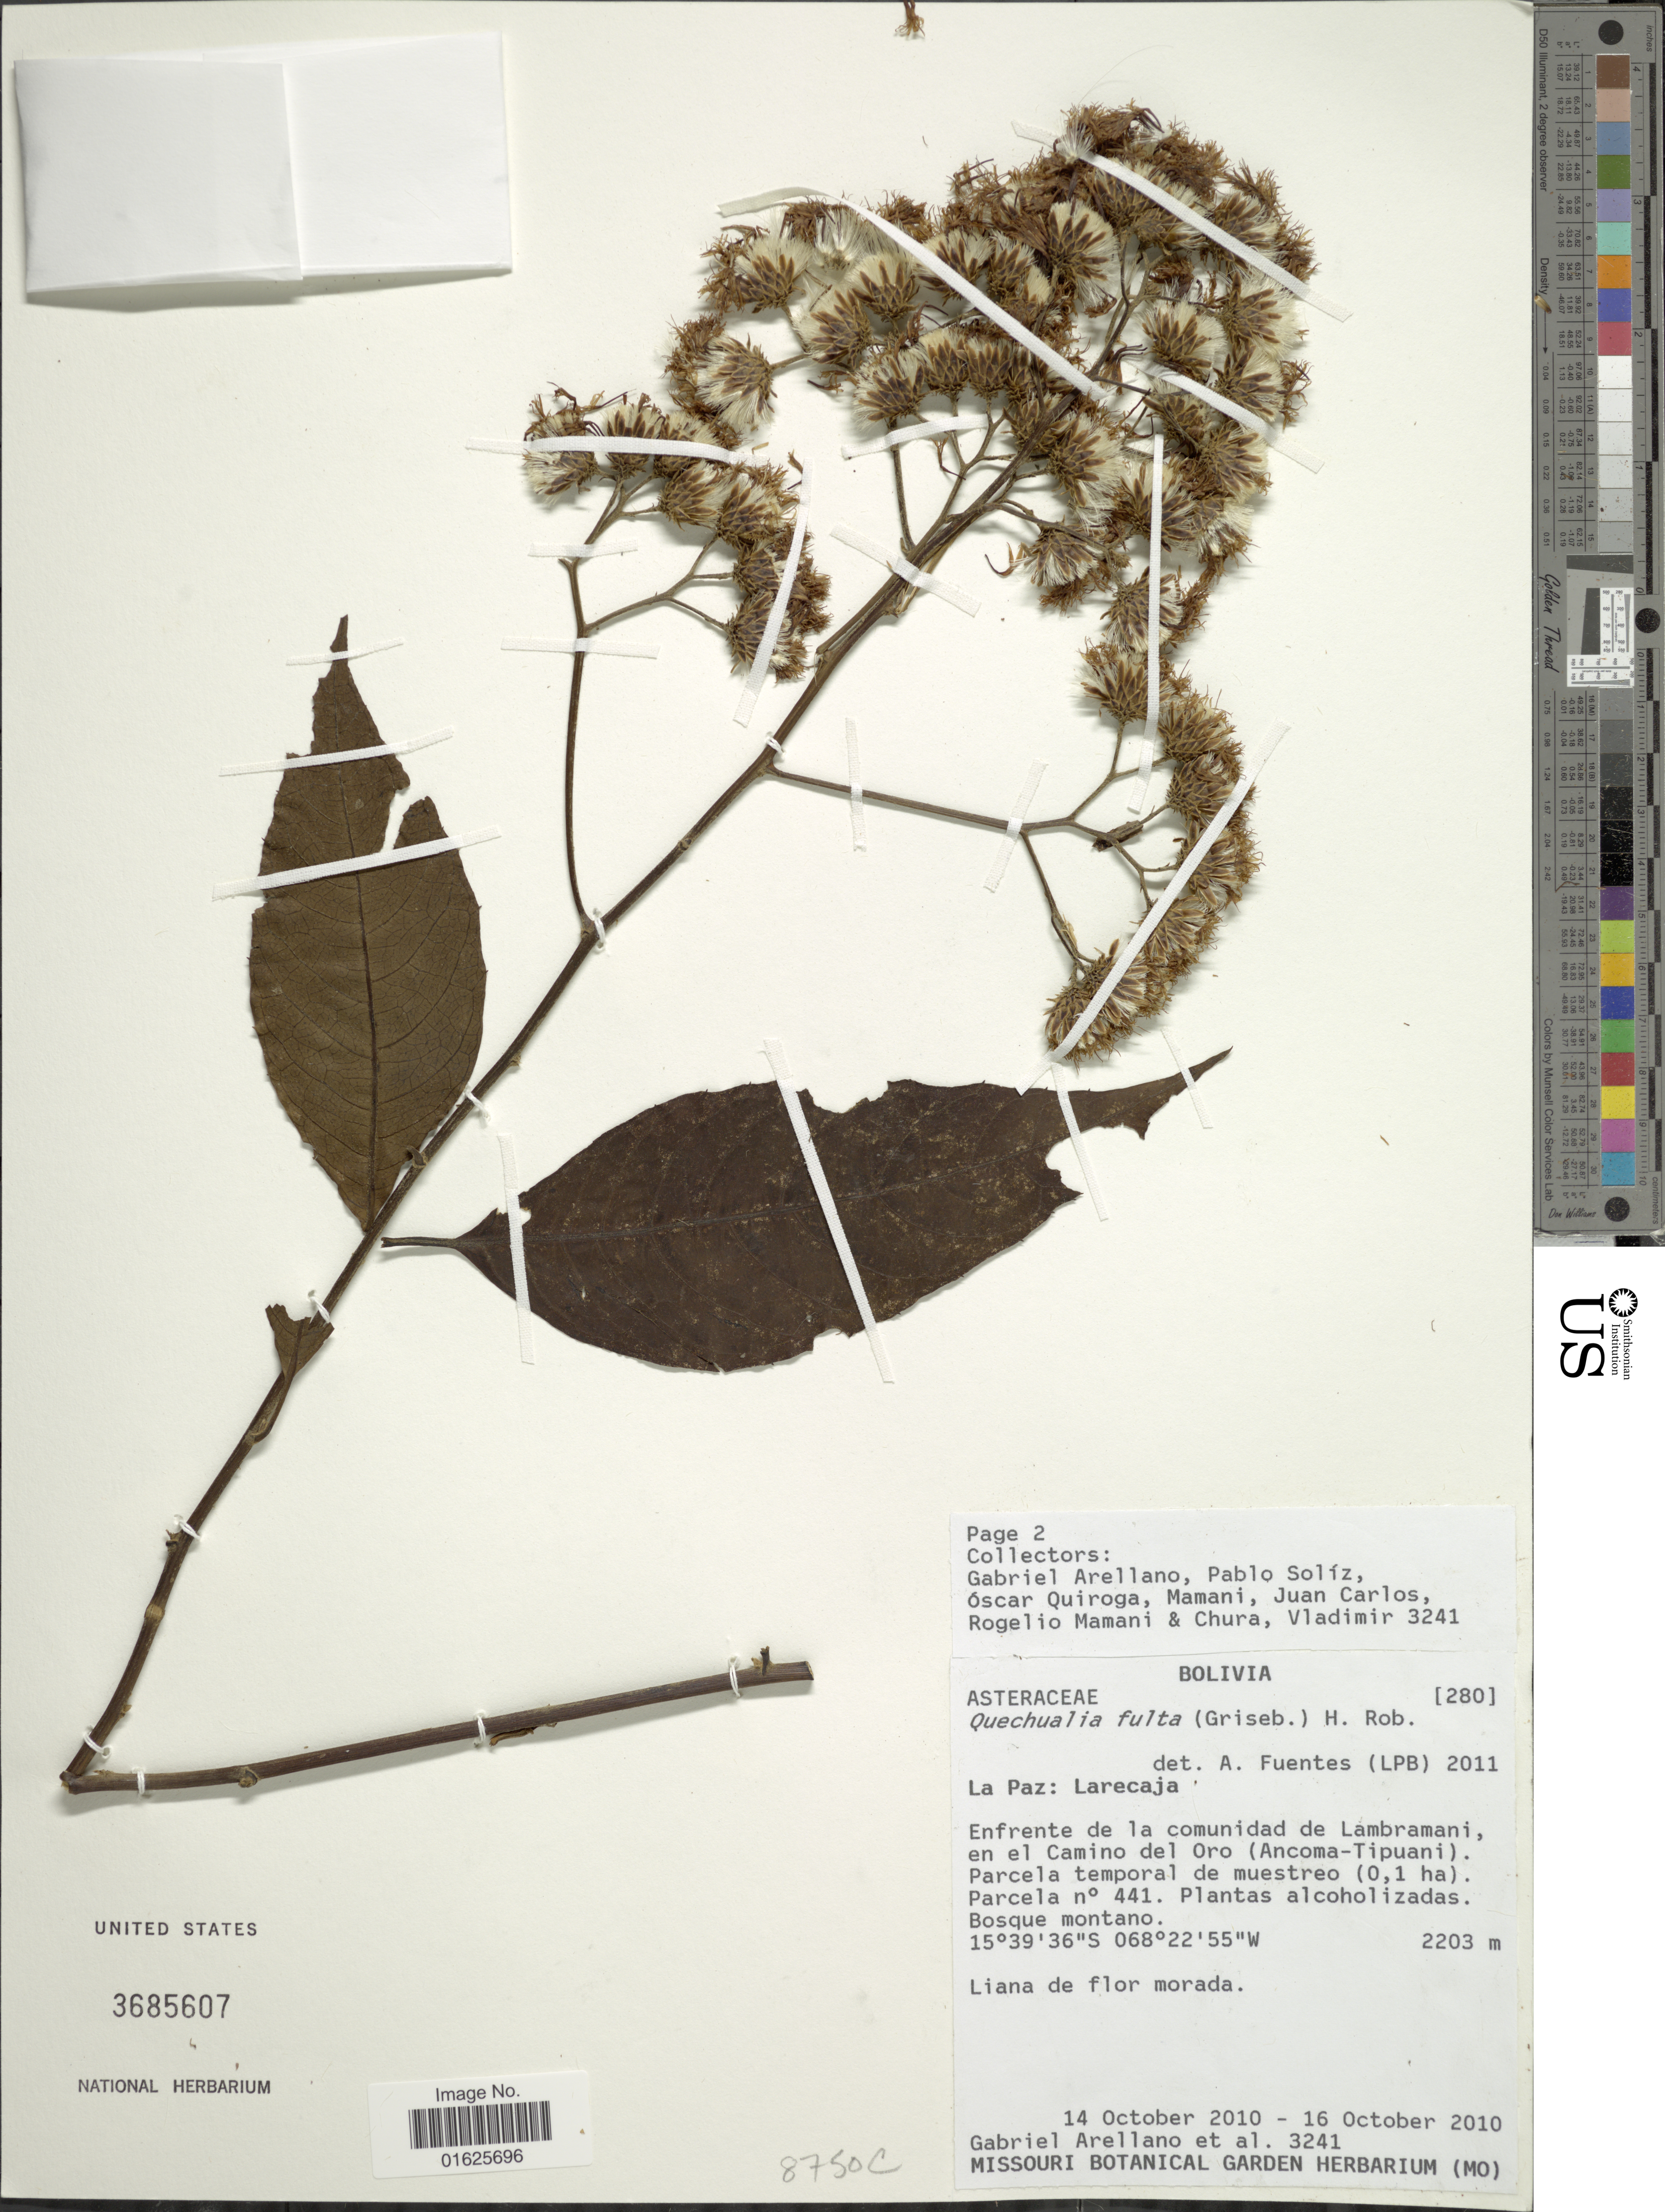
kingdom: Plantae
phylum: Tracheophyta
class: Magnoliopsida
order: Asterales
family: Asteraceae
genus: Quechualia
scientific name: Quechualia fulta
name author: (Griseb.) H. Rob.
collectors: G. Arellano & et al.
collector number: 3241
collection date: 2010-10-14/2010-10-16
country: Bolivia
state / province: La Paz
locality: Larecaja, Enfrente de la comunidad de Lambramani, en el Camino del Oro (Ancoma-Tipuani)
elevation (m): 2203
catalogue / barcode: US 3685607